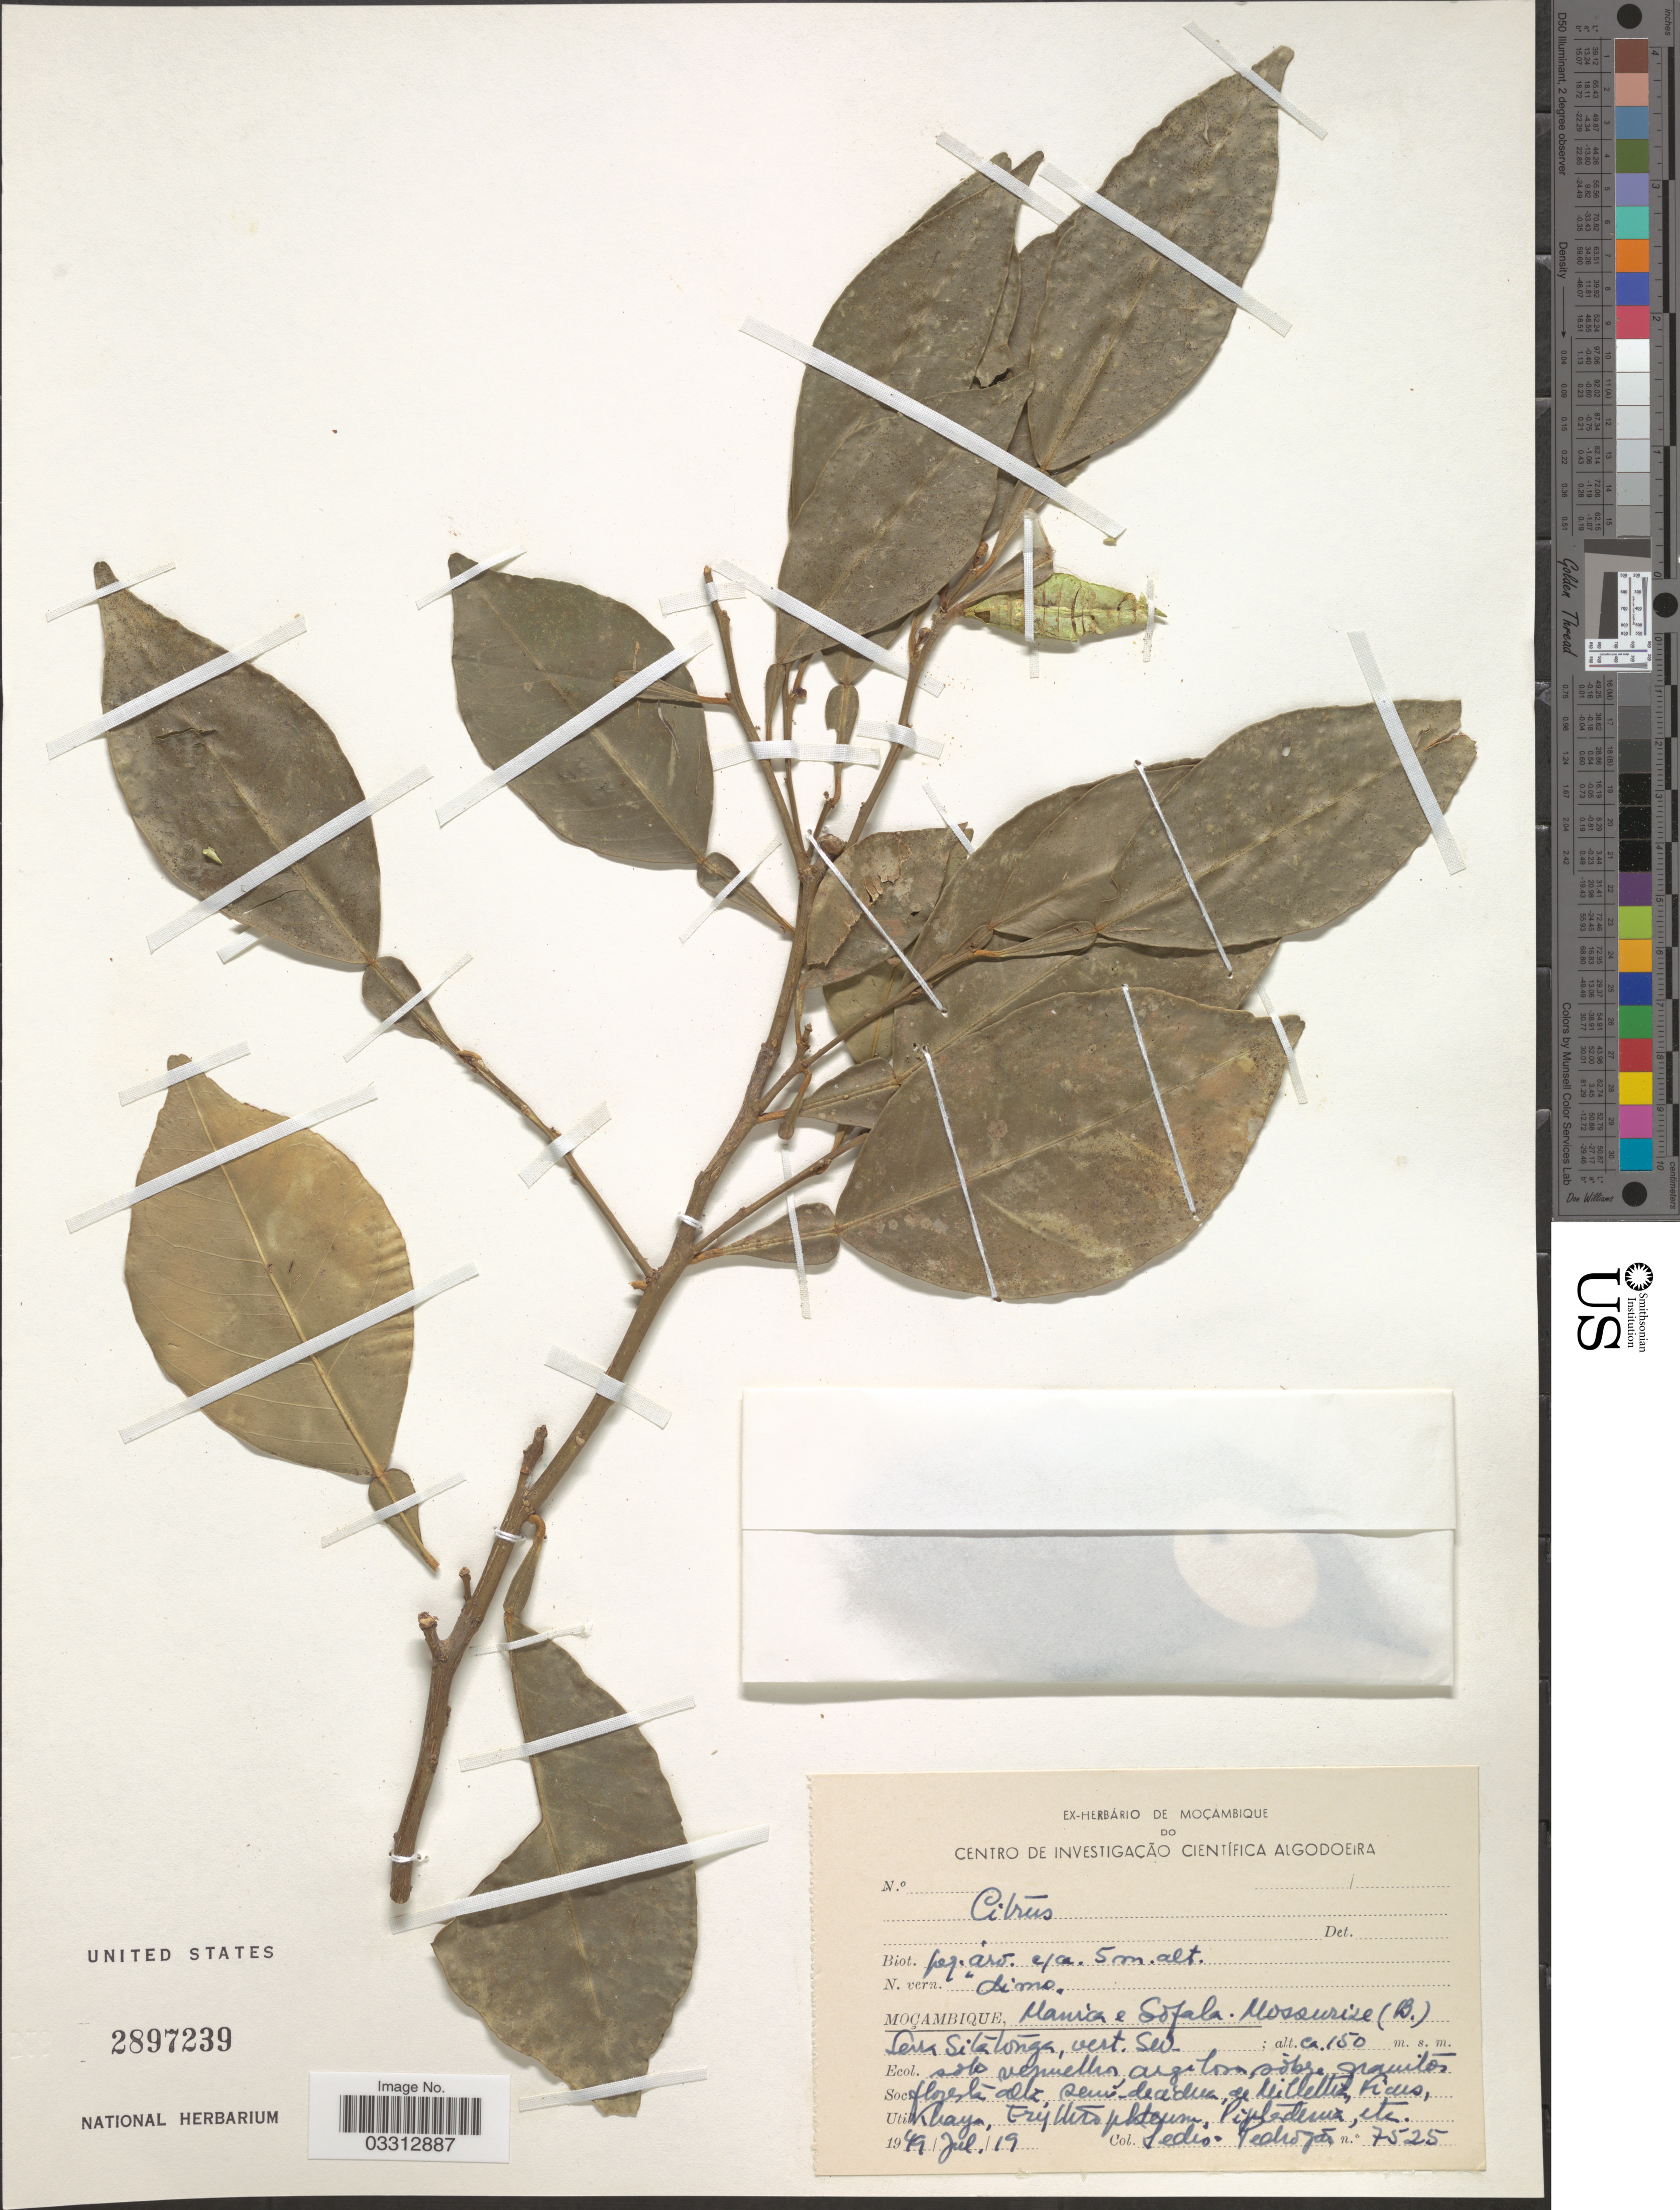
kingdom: Plantae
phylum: Tracheophyta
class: Magnoliopsida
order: Sapindales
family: Rutaceae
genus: Citrus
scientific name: Citrus sp.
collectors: Pedro & Pedrogao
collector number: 7525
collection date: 1949-07-19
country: Mozambique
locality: Manica e Sofala. Mossurize (B.), Serra Sitatonga, vert. SW.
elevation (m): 150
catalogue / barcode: US 2897239